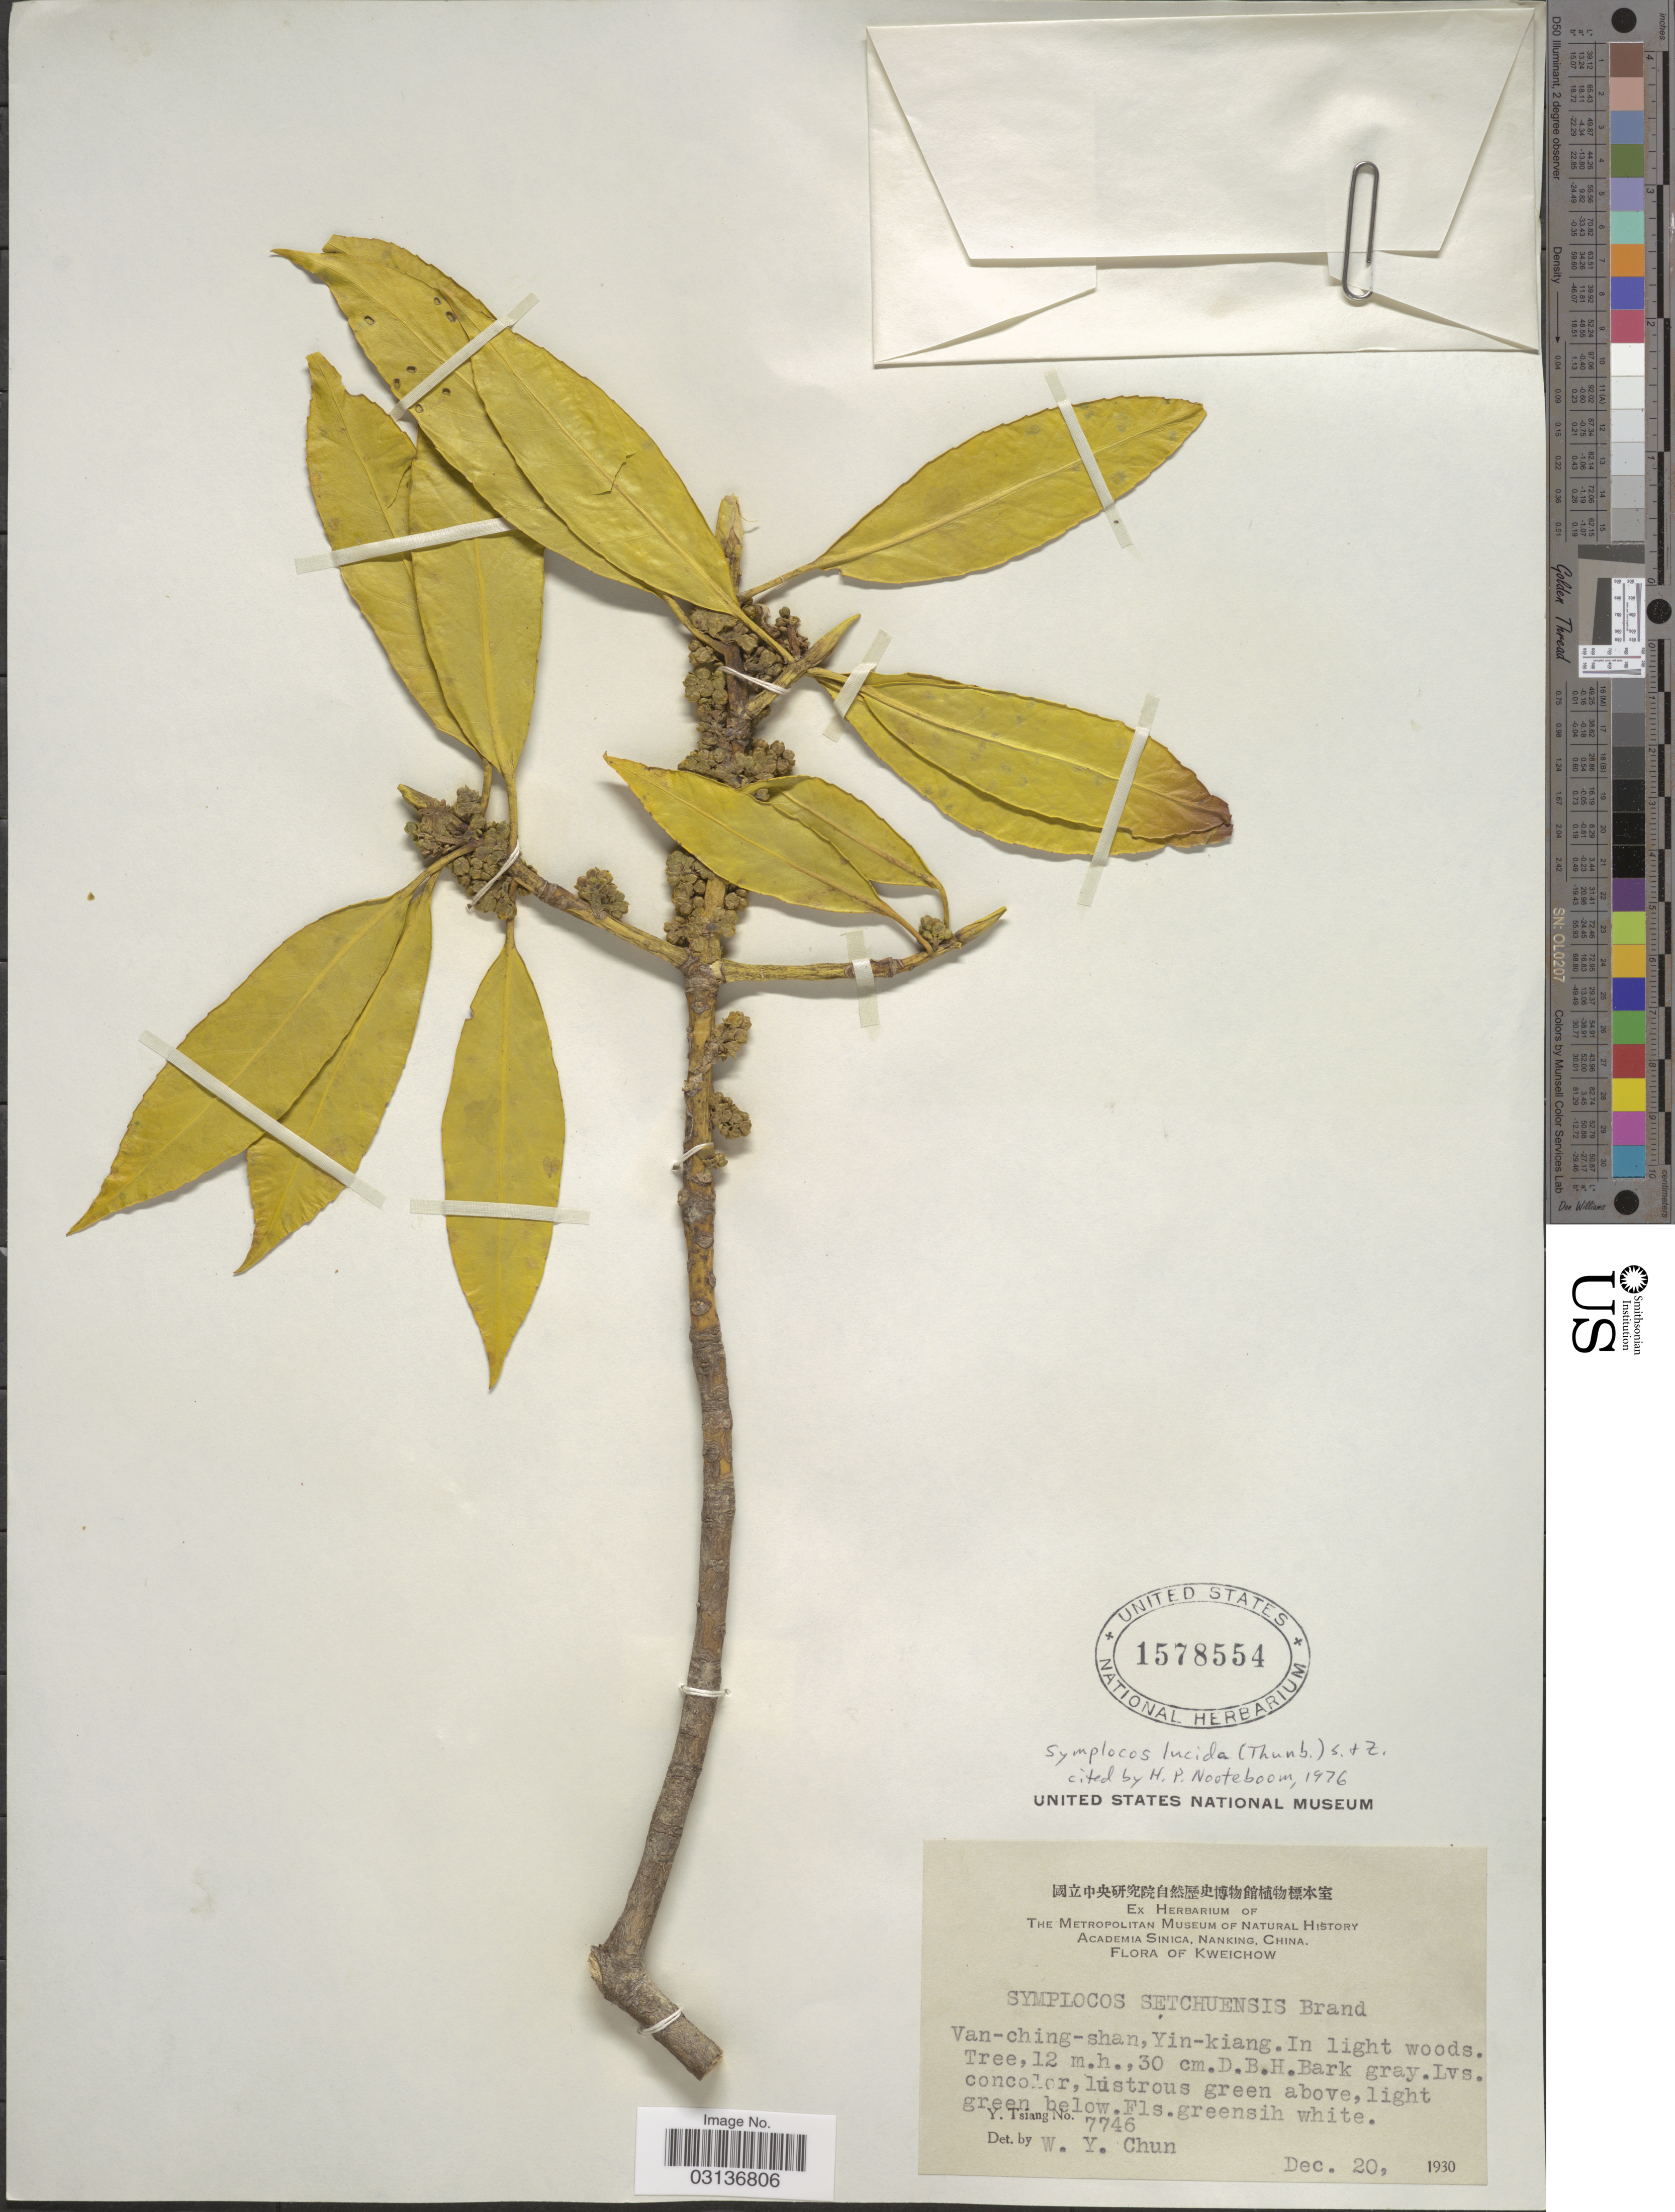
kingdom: Plantae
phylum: Tracheophyta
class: Magnoliopsida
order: Ericales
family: Symplocaceae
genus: Symplocos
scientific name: Symplocos lucida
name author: (Thurb.) Siebold & Zucc.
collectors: Y. Tsiang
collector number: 7746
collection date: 1930-12-20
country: China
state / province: Guizhou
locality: Kweichow. Van-ching-shan, Yin-kiang.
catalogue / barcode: US 1578554